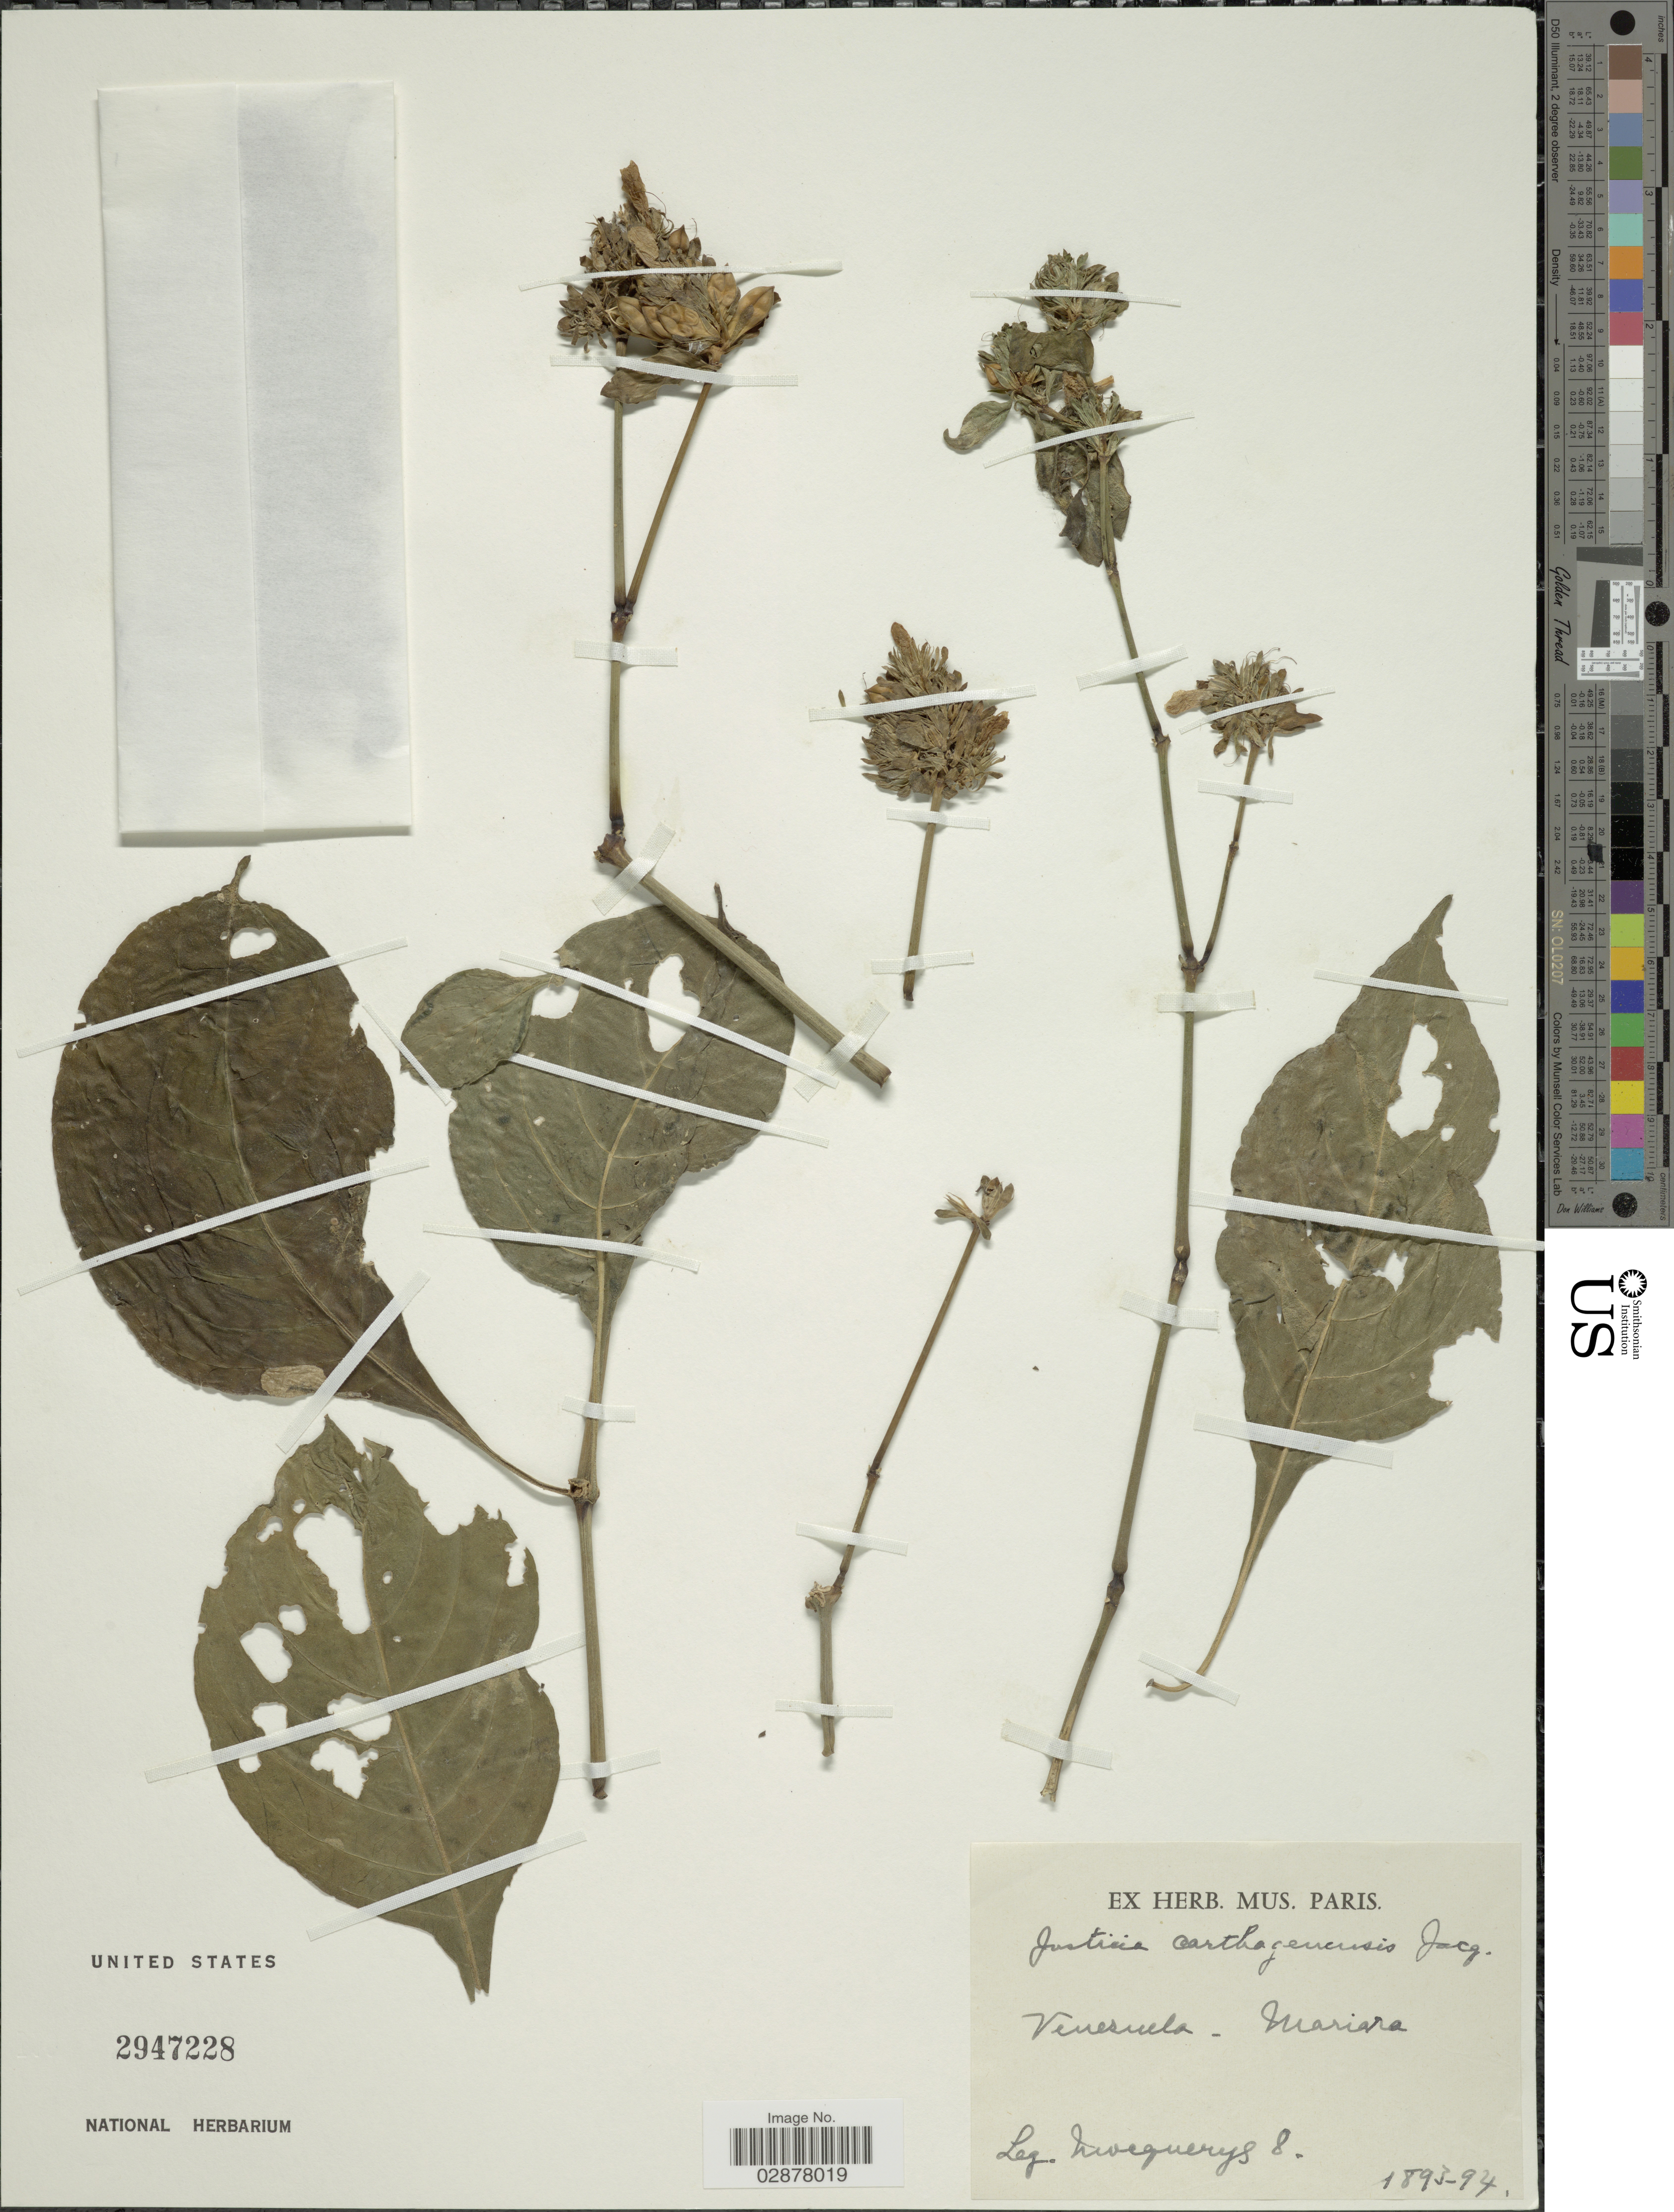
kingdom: Plantae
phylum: Tracheophyta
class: Magnoliopsida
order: Lamiales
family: Acanthaceae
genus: Justicia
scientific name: Justicia carthaginensis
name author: Jacq.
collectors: A. Mocquerys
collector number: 8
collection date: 1893/1894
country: Venezuela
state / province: Carabobo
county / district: Diego Ibarra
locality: Mariara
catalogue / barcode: US 2947228